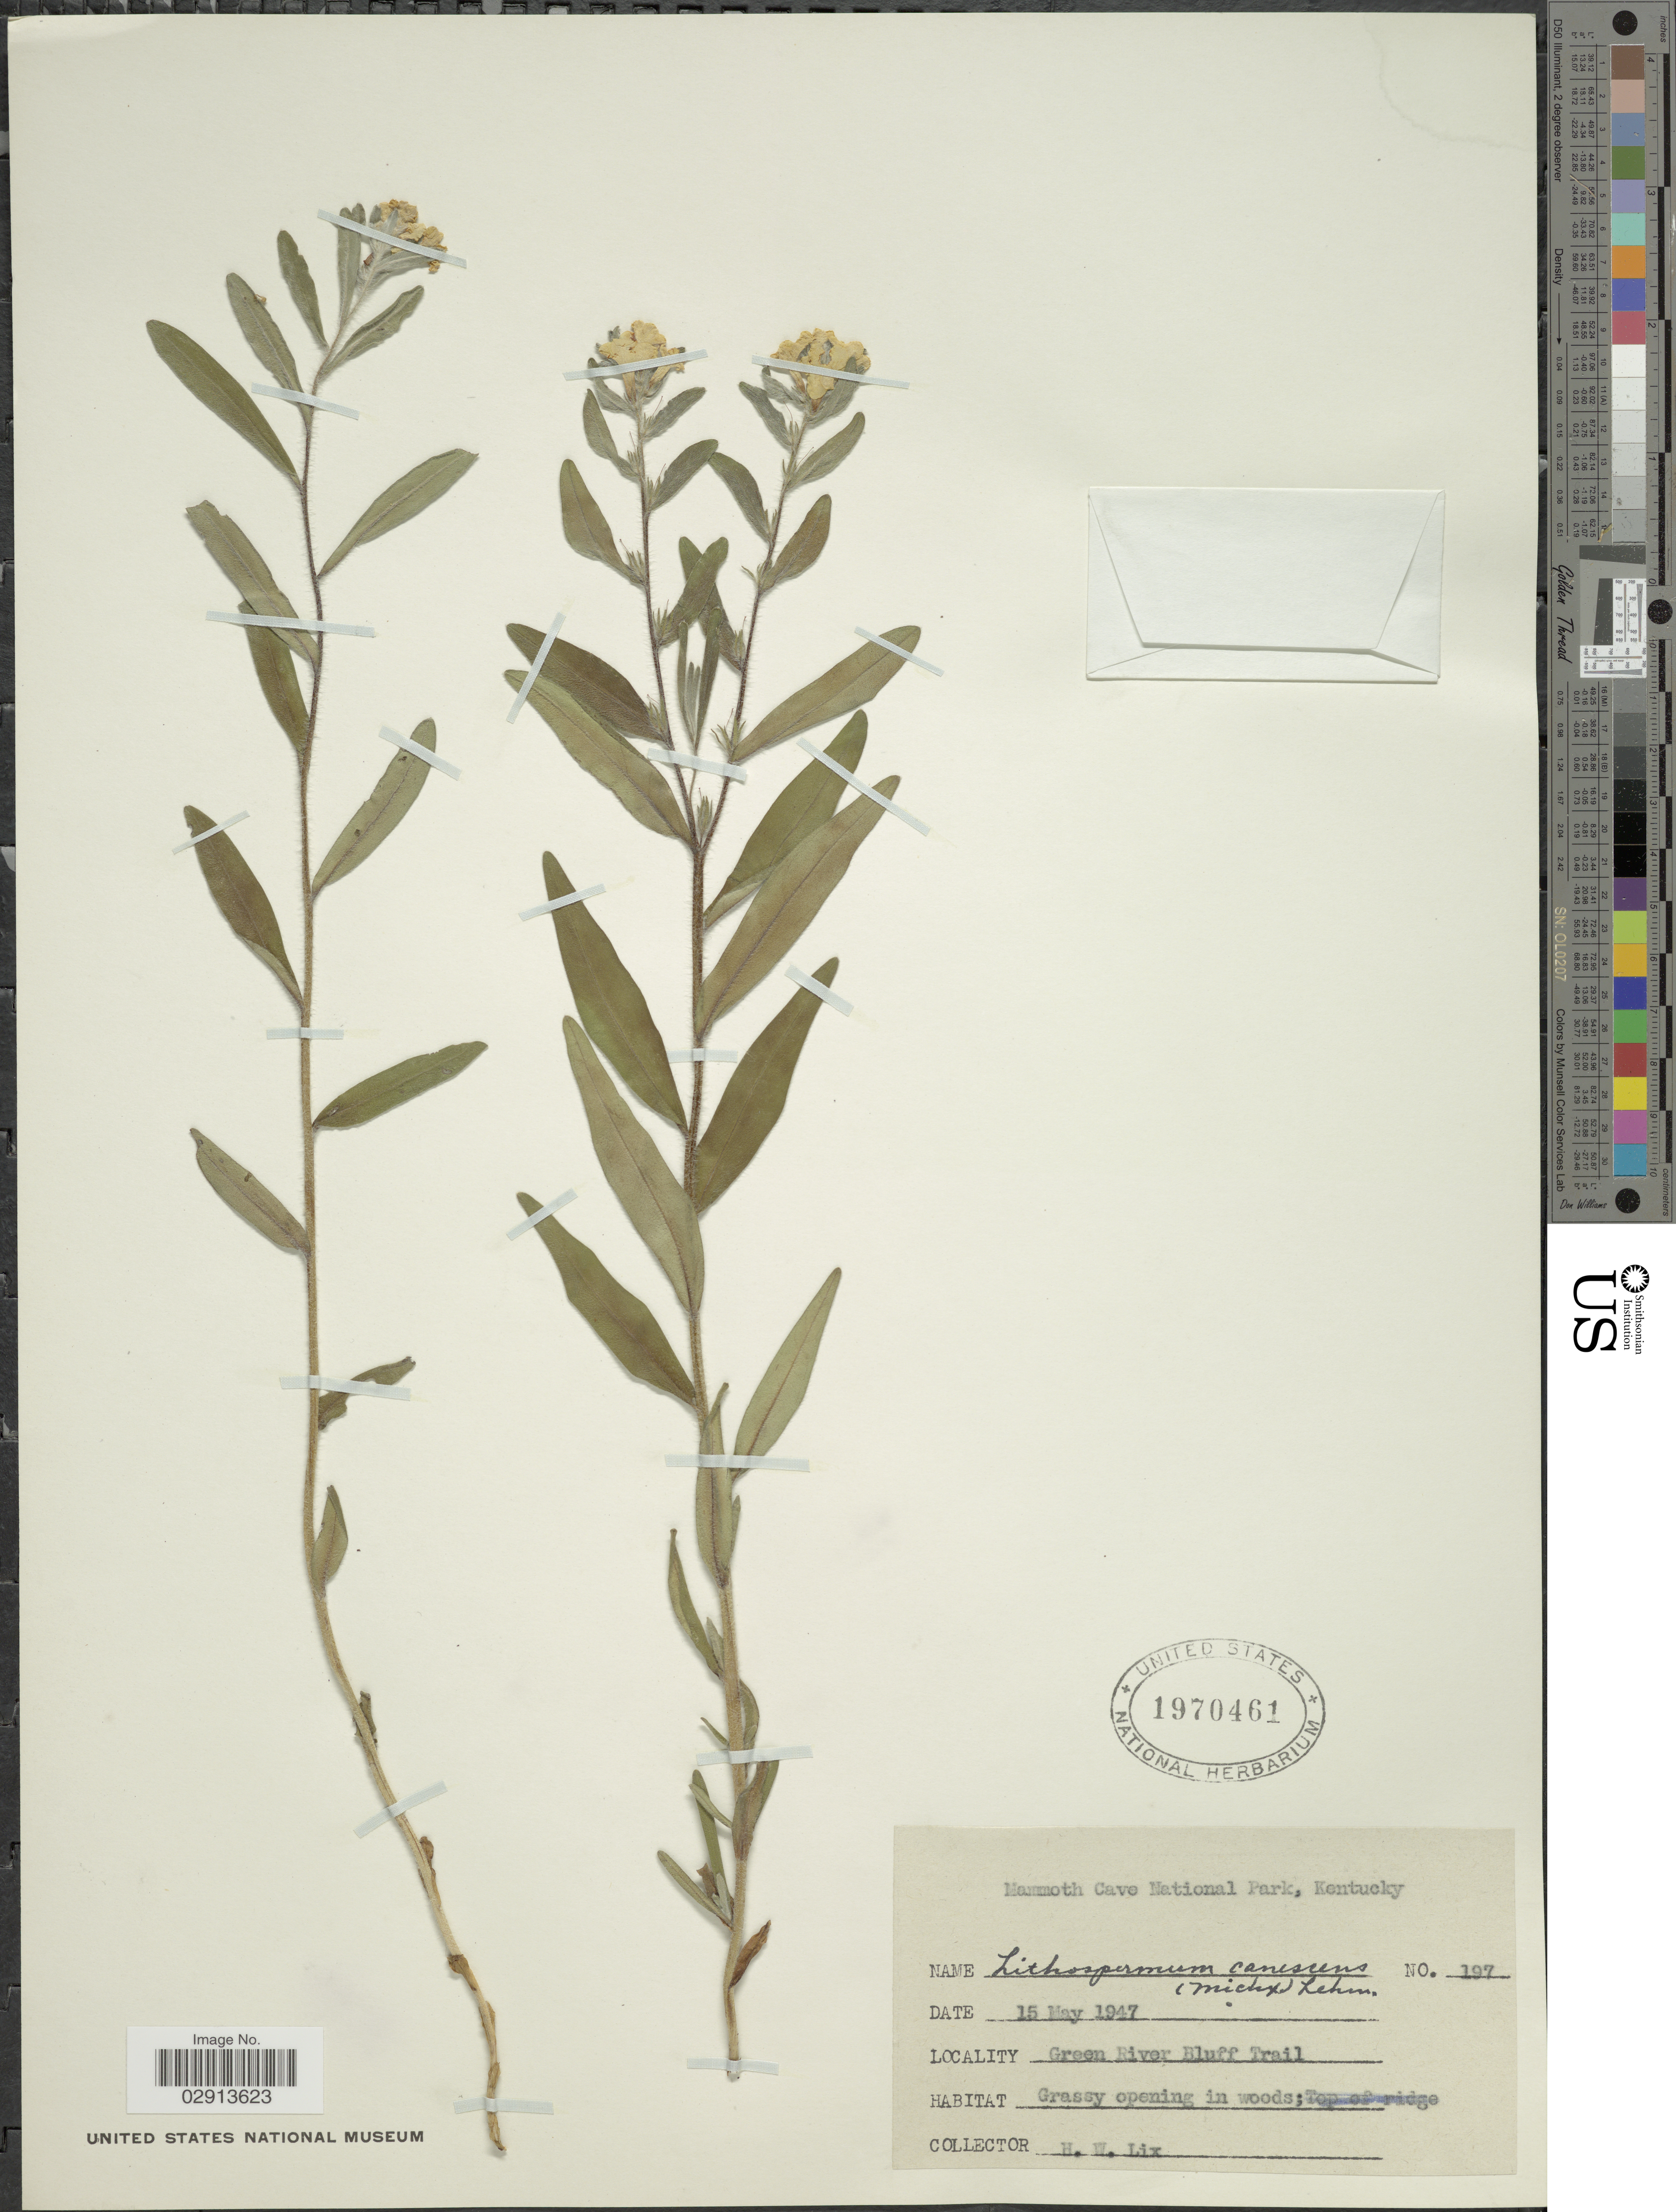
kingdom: Plantae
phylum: Tracheophyta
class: Magnoliopsida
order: Boraginales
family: Boraginaceae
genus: Lithospermum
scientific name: Lithospermum canescens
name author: (Michx.) Lehm.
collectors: H. W. Lix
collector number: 197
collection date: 1947-05-15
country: United States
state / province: Kentucky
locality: Mammoth Cave National Park. Green River Bluff Trail.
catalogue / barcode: US 1970461